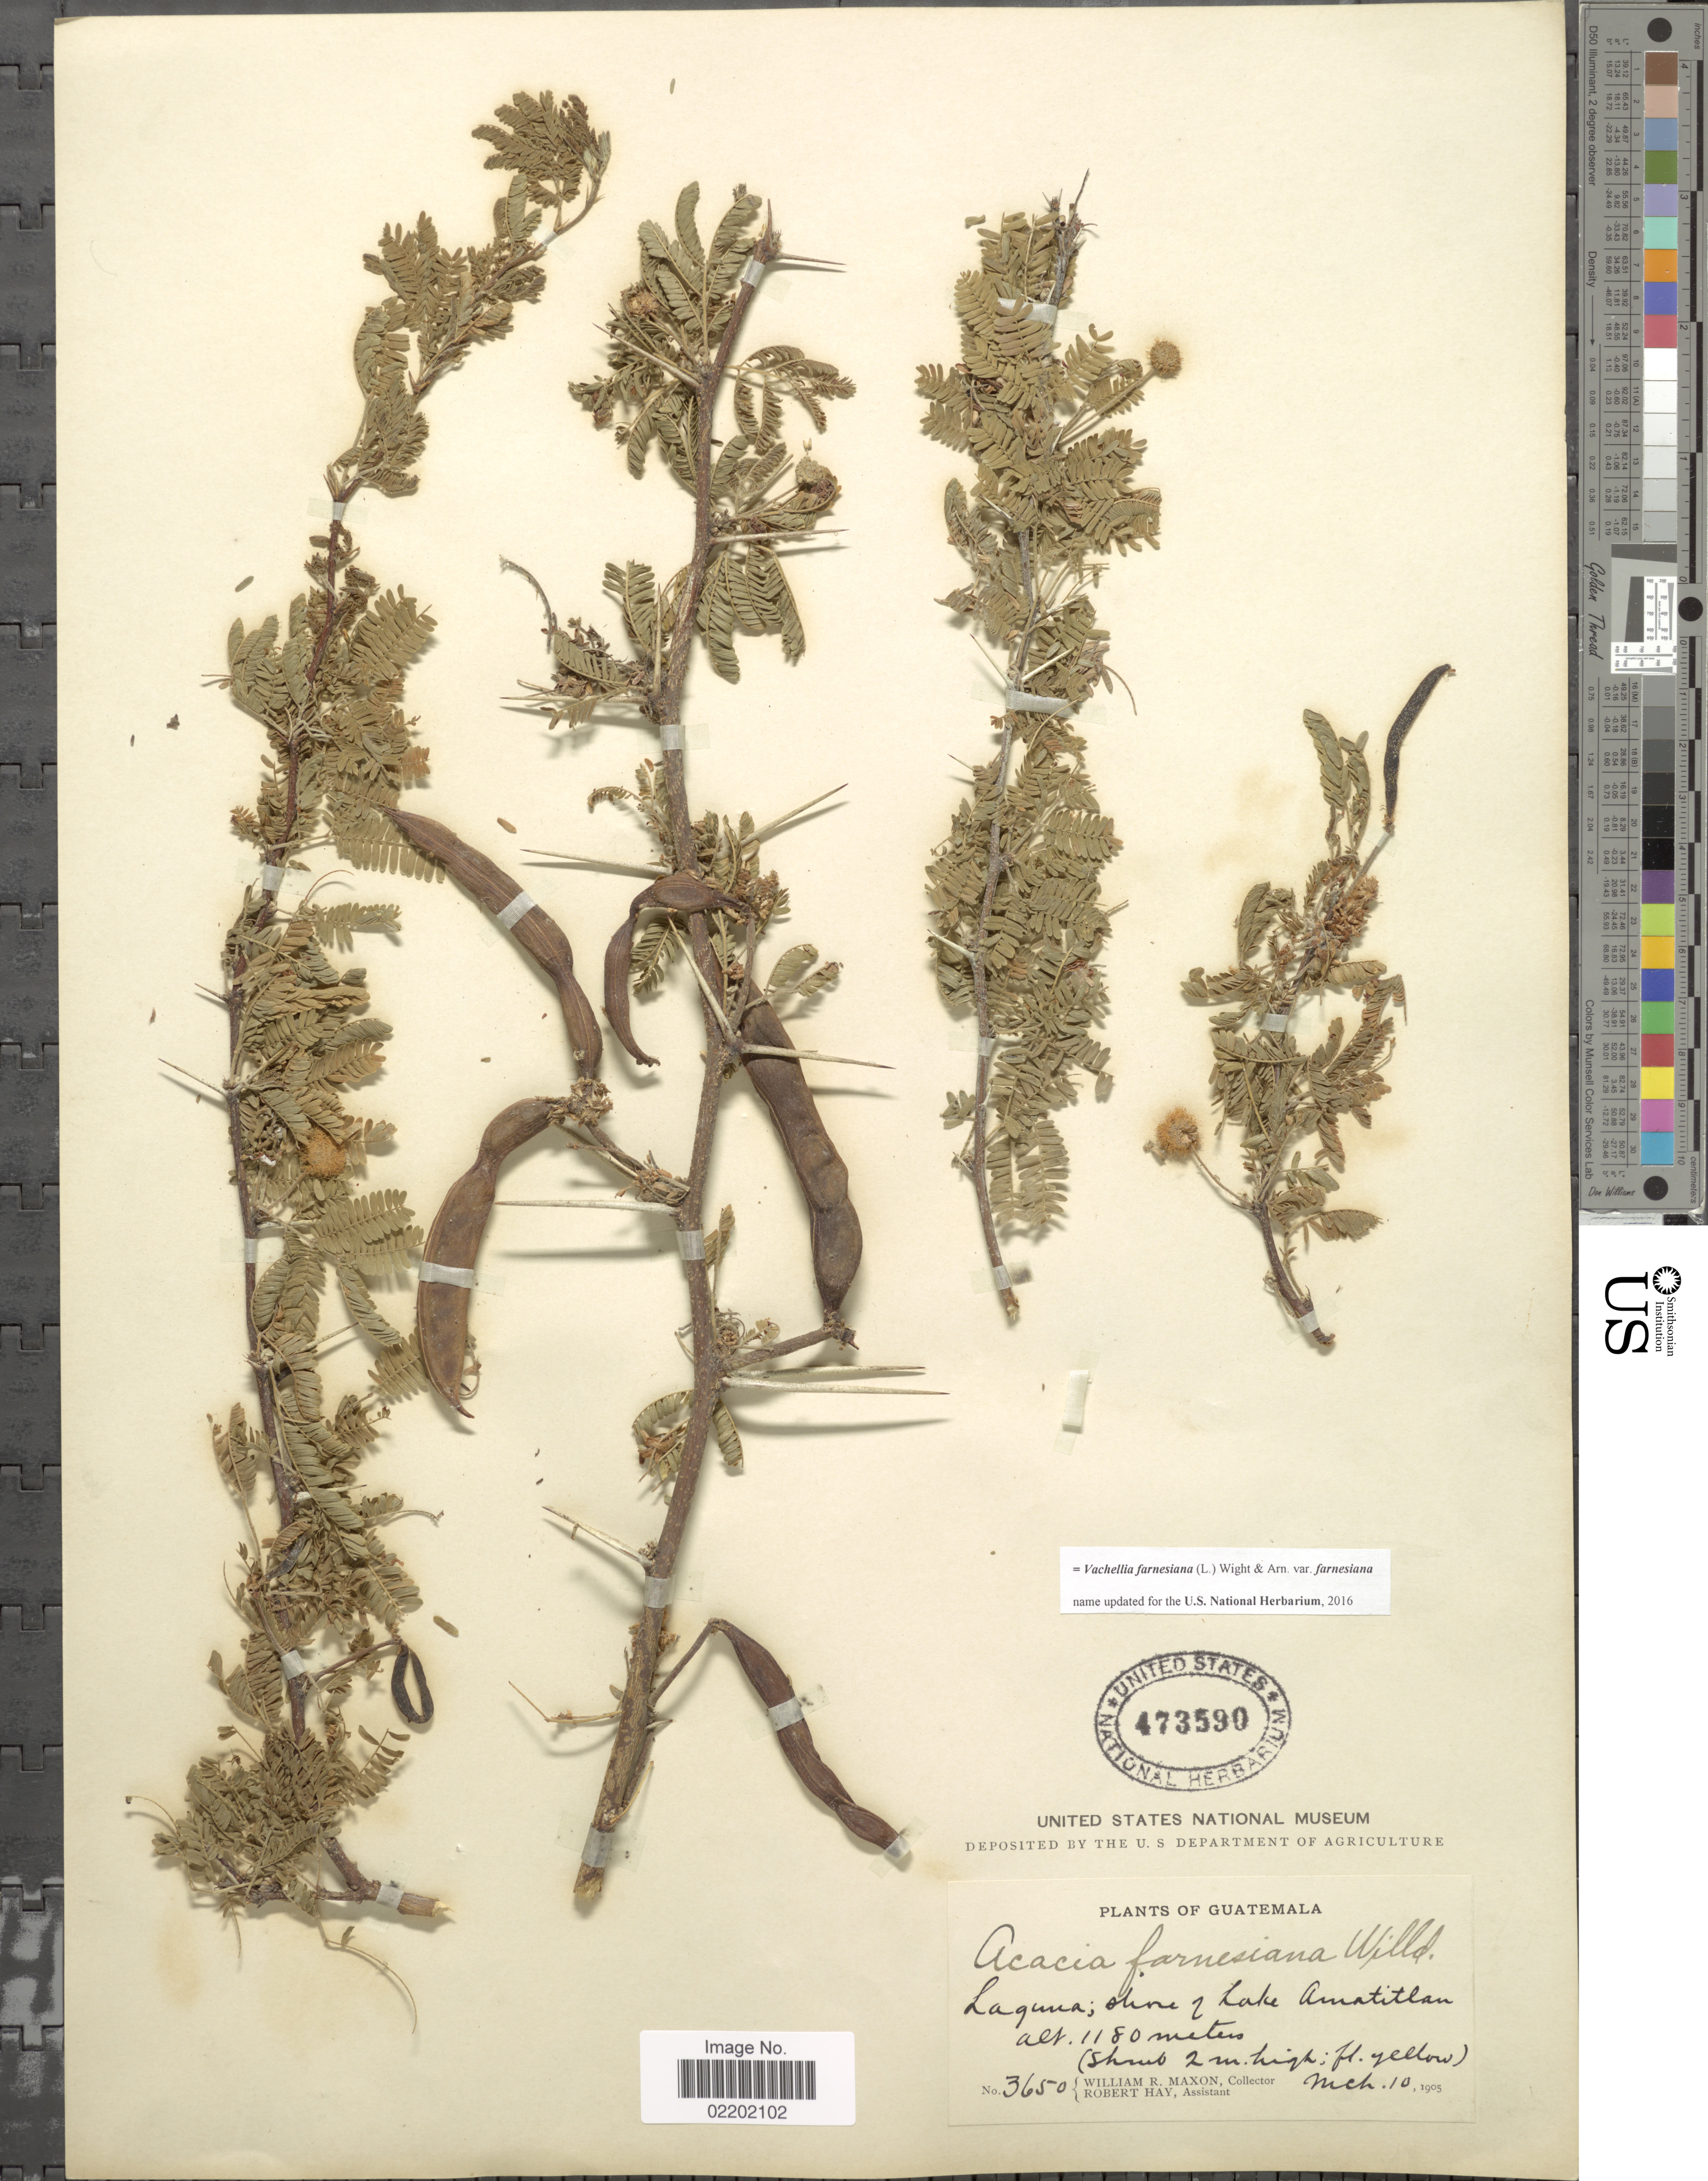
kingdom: Plantae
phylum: Tracheophyta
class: Magnoliopsida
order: Fabales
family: Fabaceae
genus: Vachellia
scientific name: Vachellia farnesiana var. farnesiana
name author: (L.) Wight & Arn.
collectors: W. R. Maxon & R. Hay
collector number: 3650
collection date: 1905-03-10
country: Guatemala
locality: Laguna; shore of Lake Amatitlan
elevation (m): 1180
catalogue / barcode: US 473590